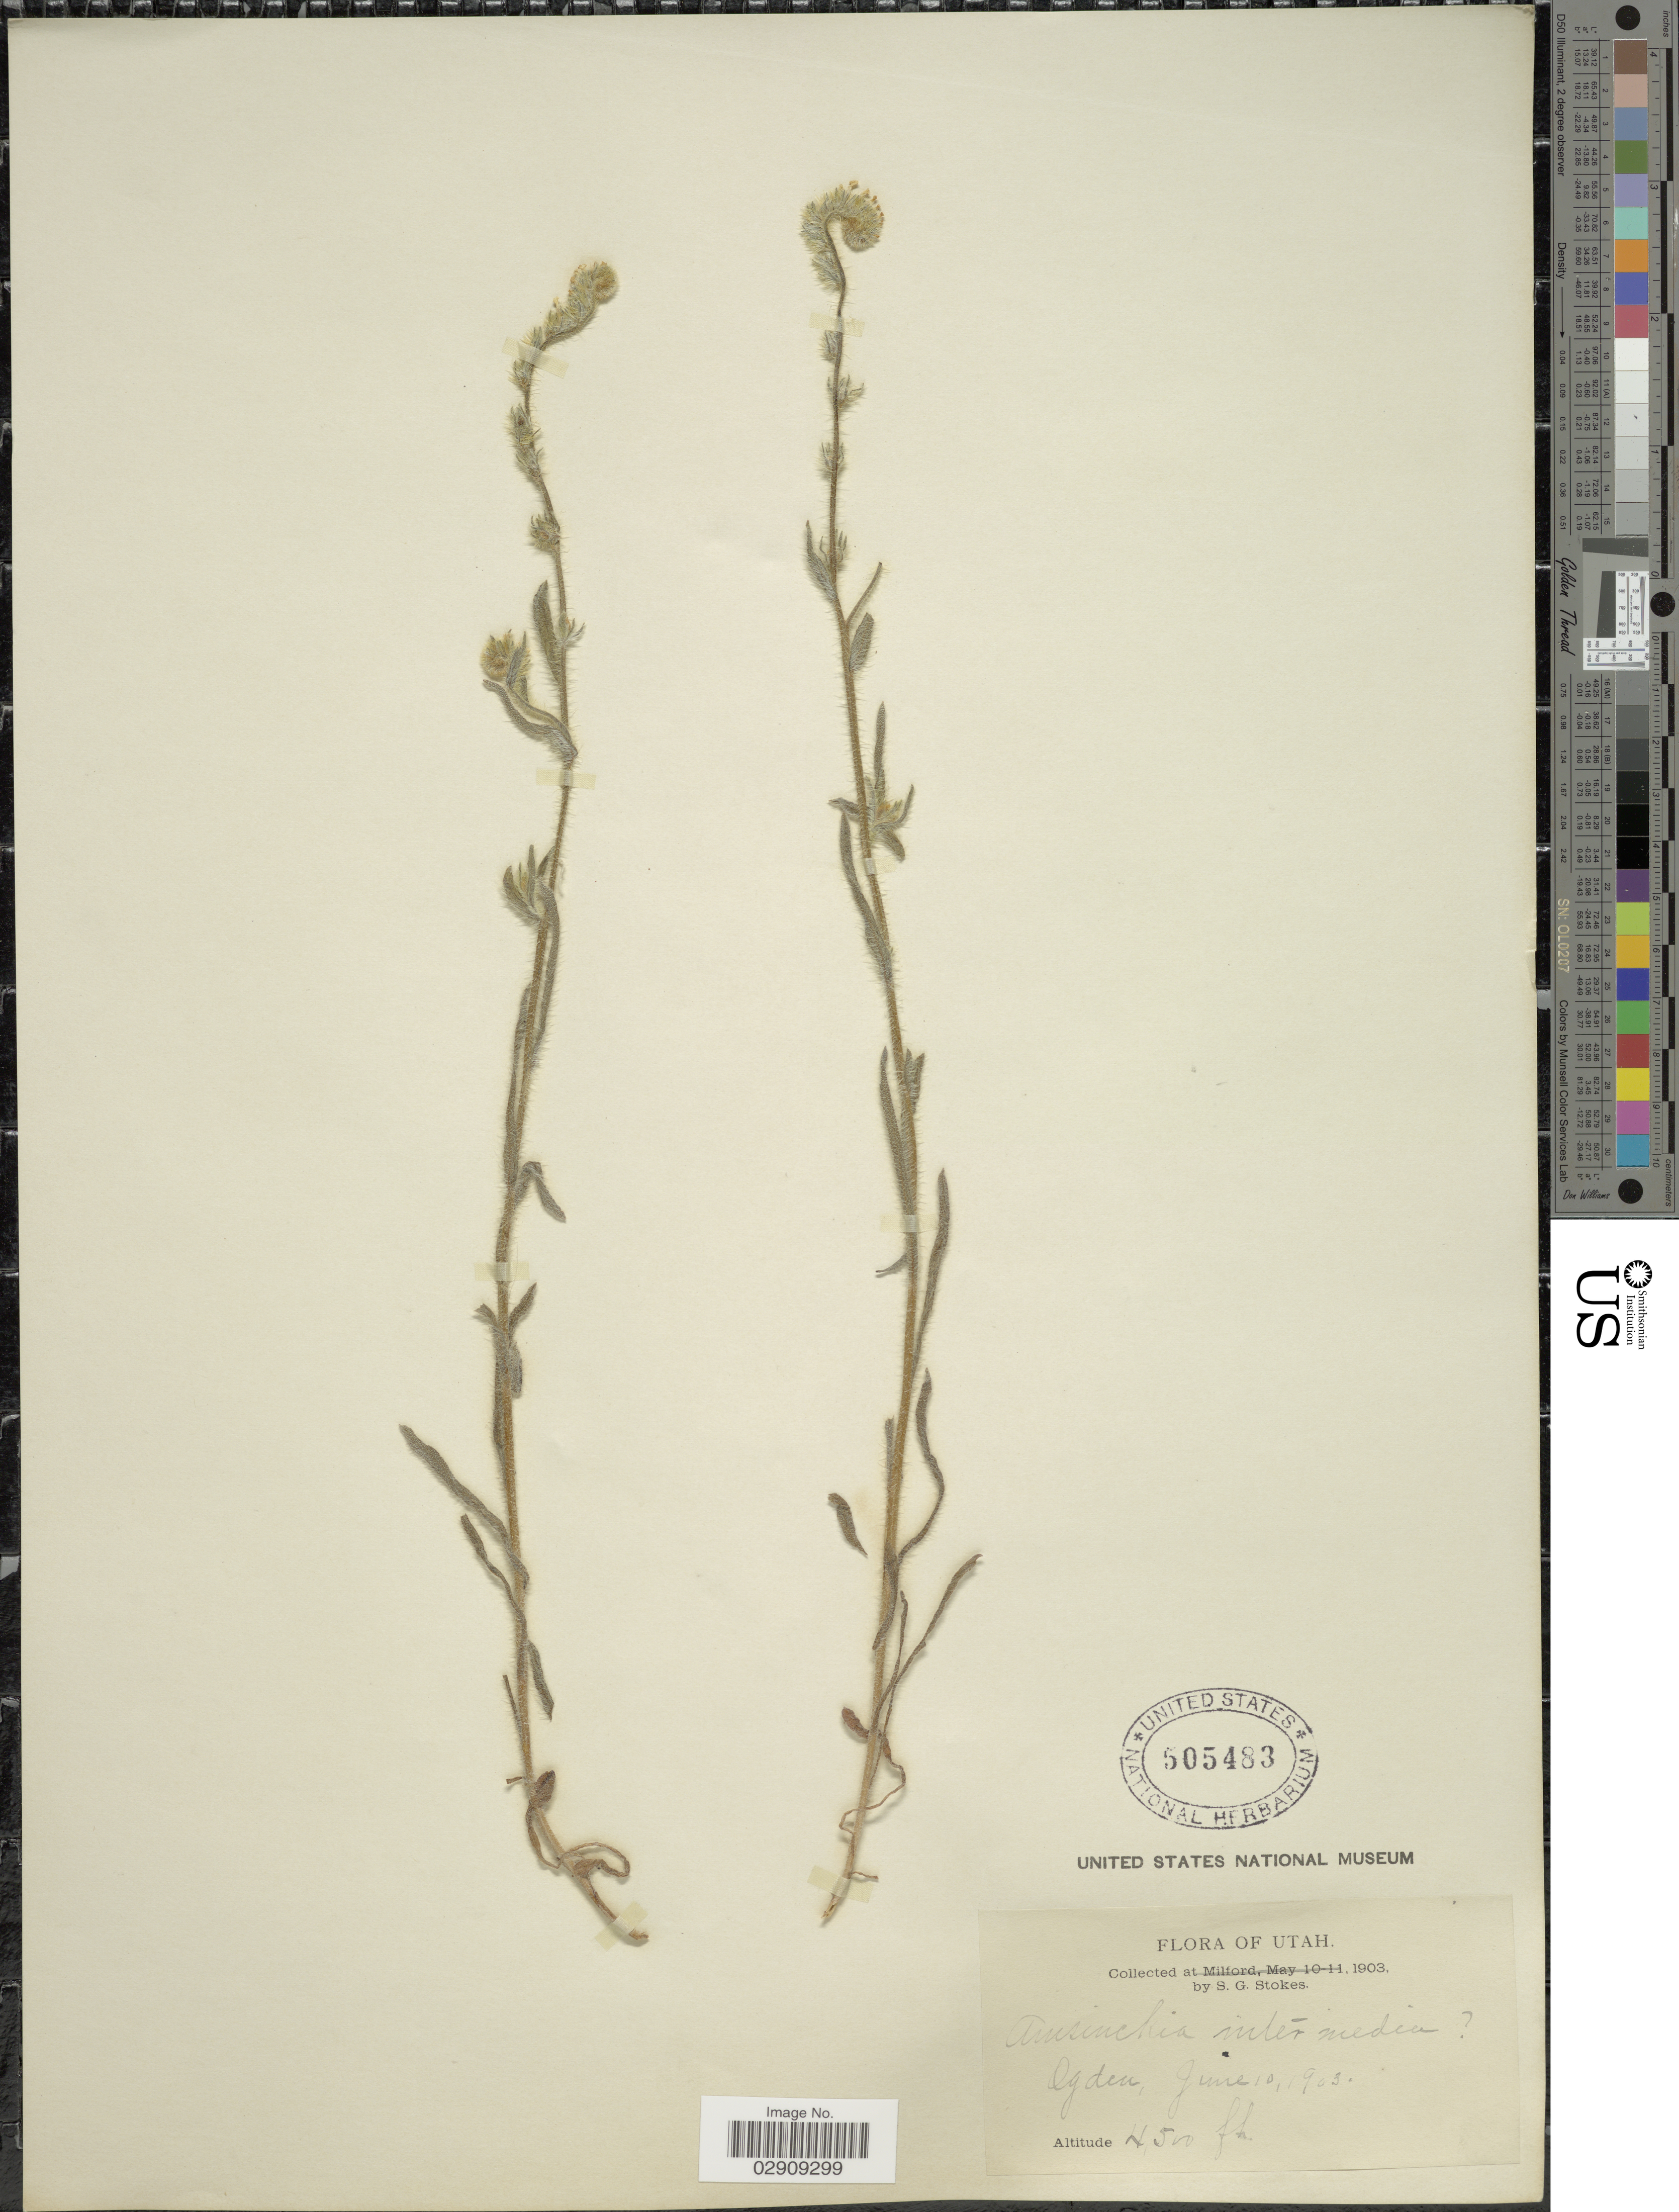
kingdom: Plantae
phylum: Tracheophyta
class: Magnoliopsida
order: Boraginales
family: Boraginaceae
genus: Amsinckia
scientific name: Amsinckia menziesii var. intermedia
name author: (Fisch. & C.A. Mey.) Ganders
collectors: S. G. Stokes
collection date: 1903-06-10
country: United States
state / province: Utah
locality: Ogden.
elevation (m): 1372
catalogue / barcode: US 505483